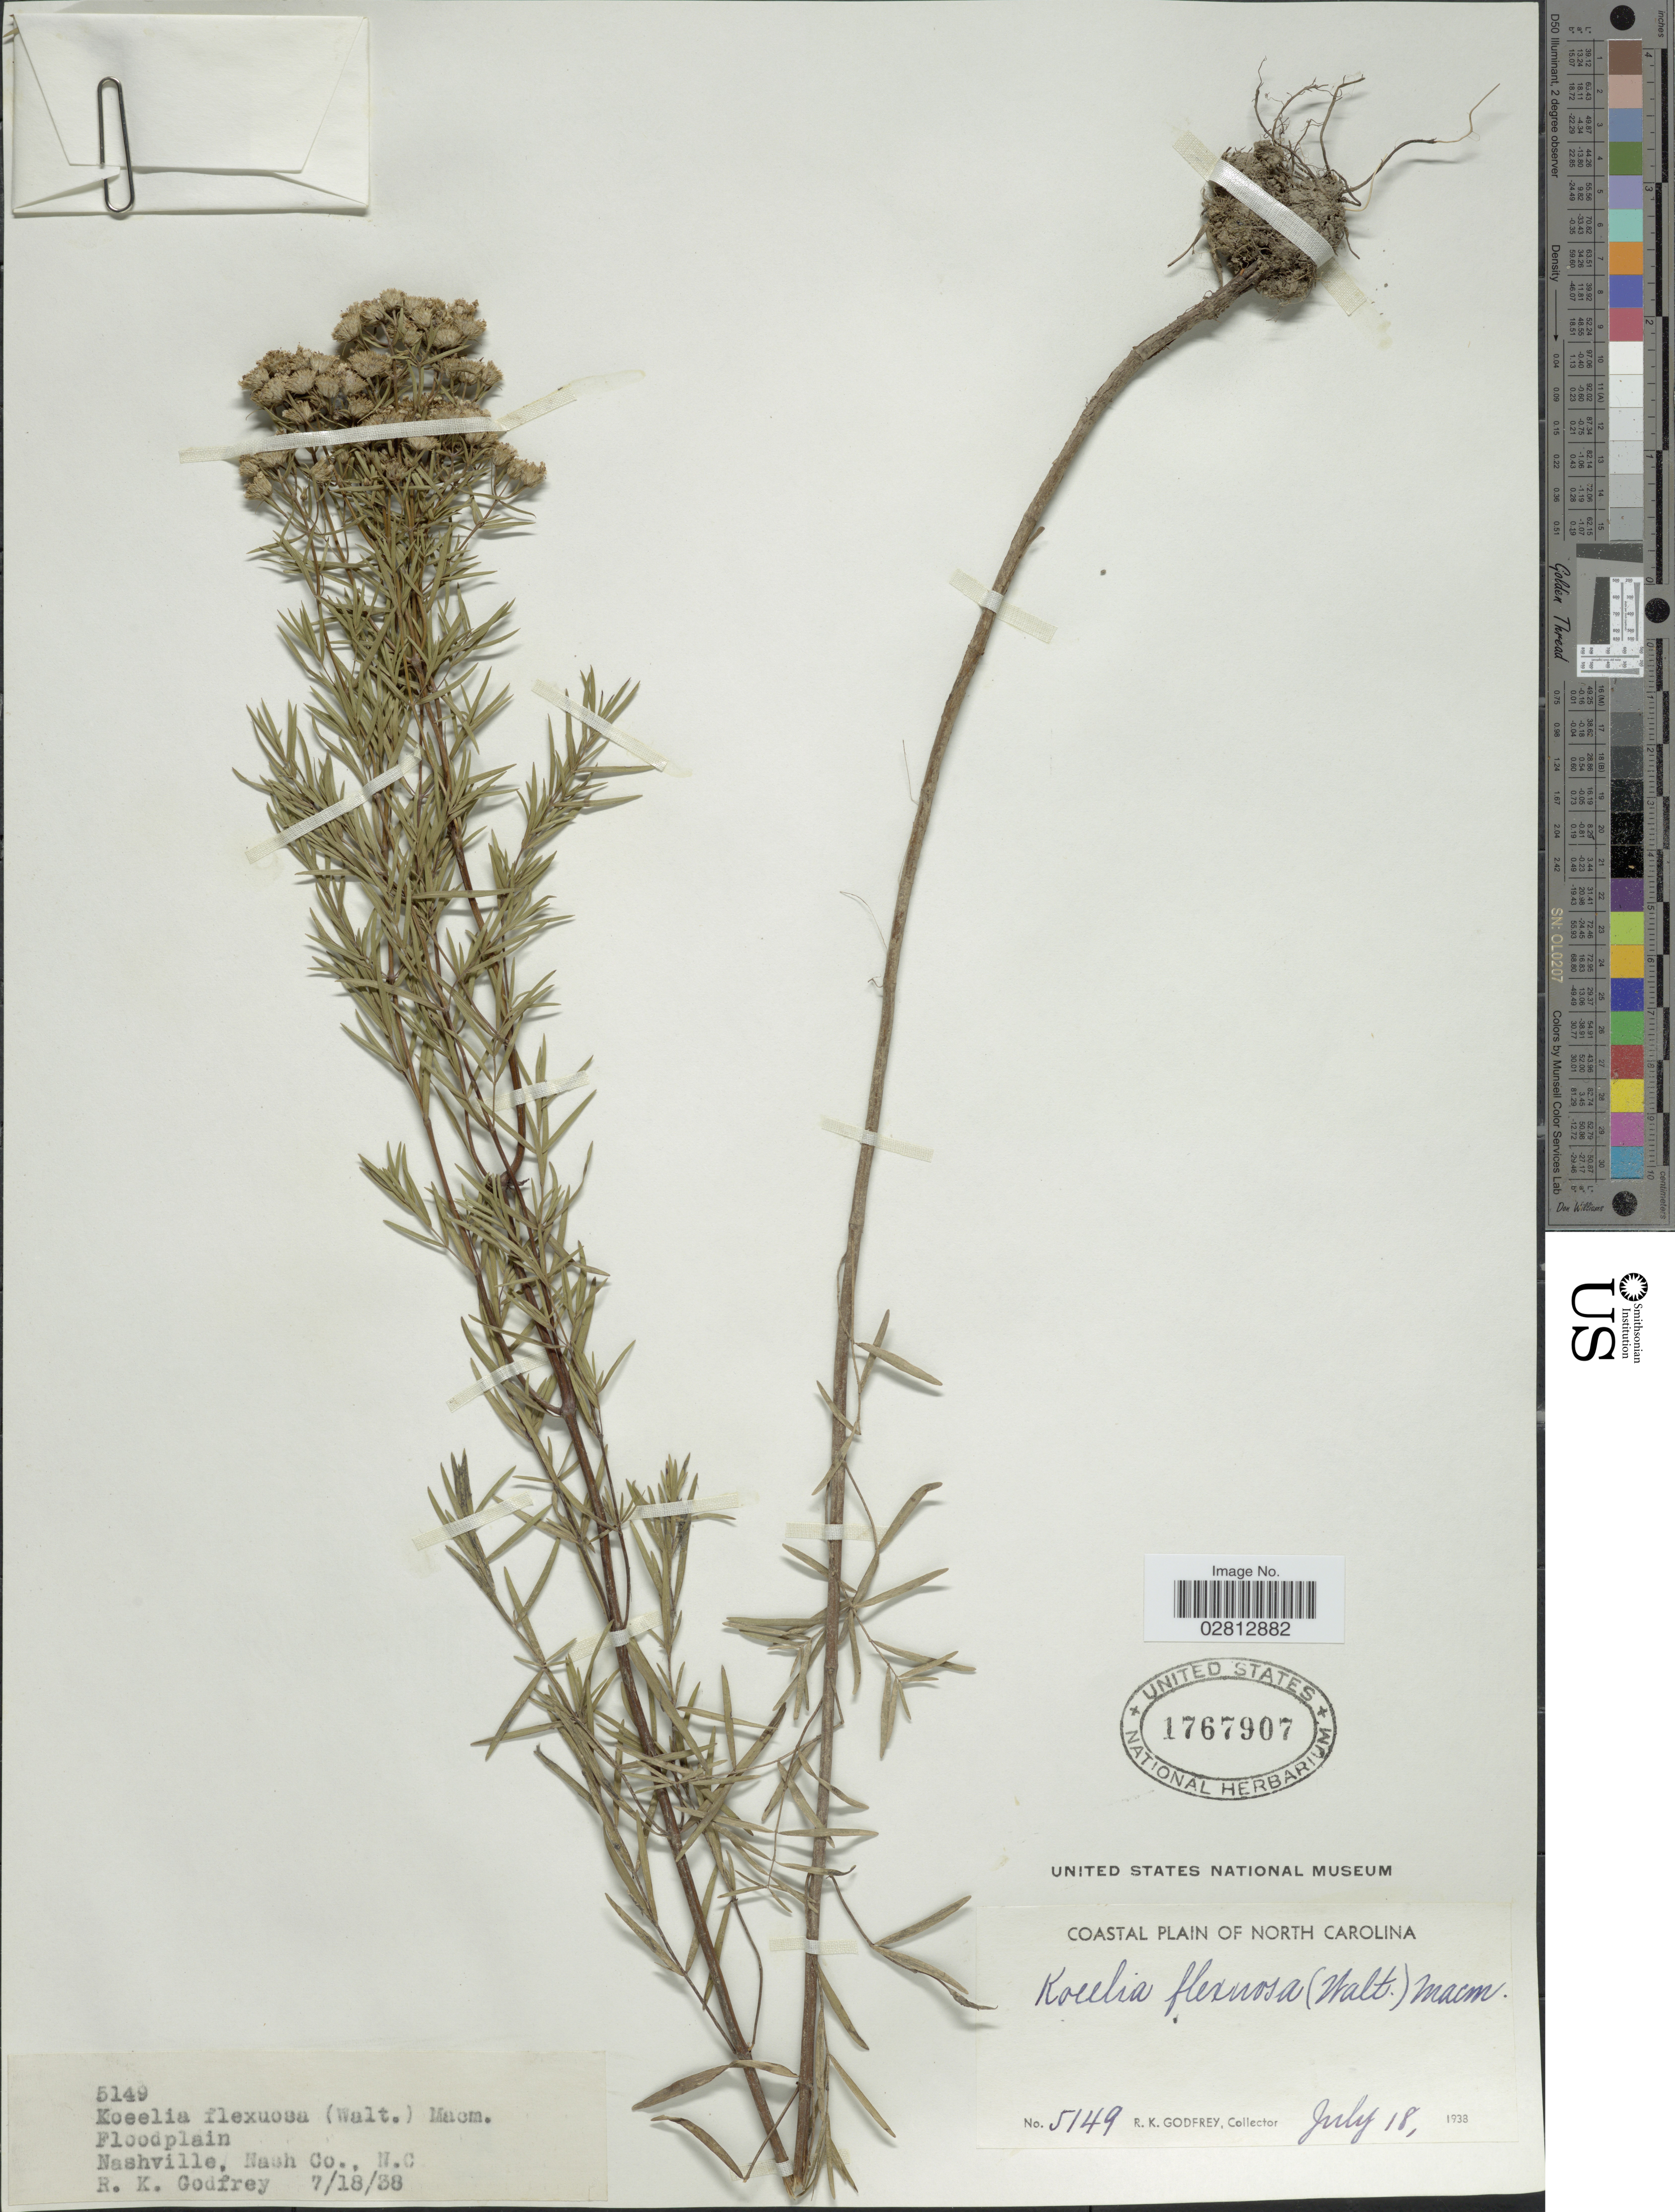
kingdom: Plantae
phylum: Tracheophyta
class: Magnoliopsida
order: Lamiales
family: Lamiaceae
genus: Pycnanthemum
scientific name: Pycnanthemum tenuifolium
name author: Schrad.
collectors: R. K. Godfrey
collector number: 5149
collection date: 1938-07-18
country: United States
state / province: North Carolina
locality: Coastal Plain. Nashville, Nash Co.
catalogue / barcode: US 1767907